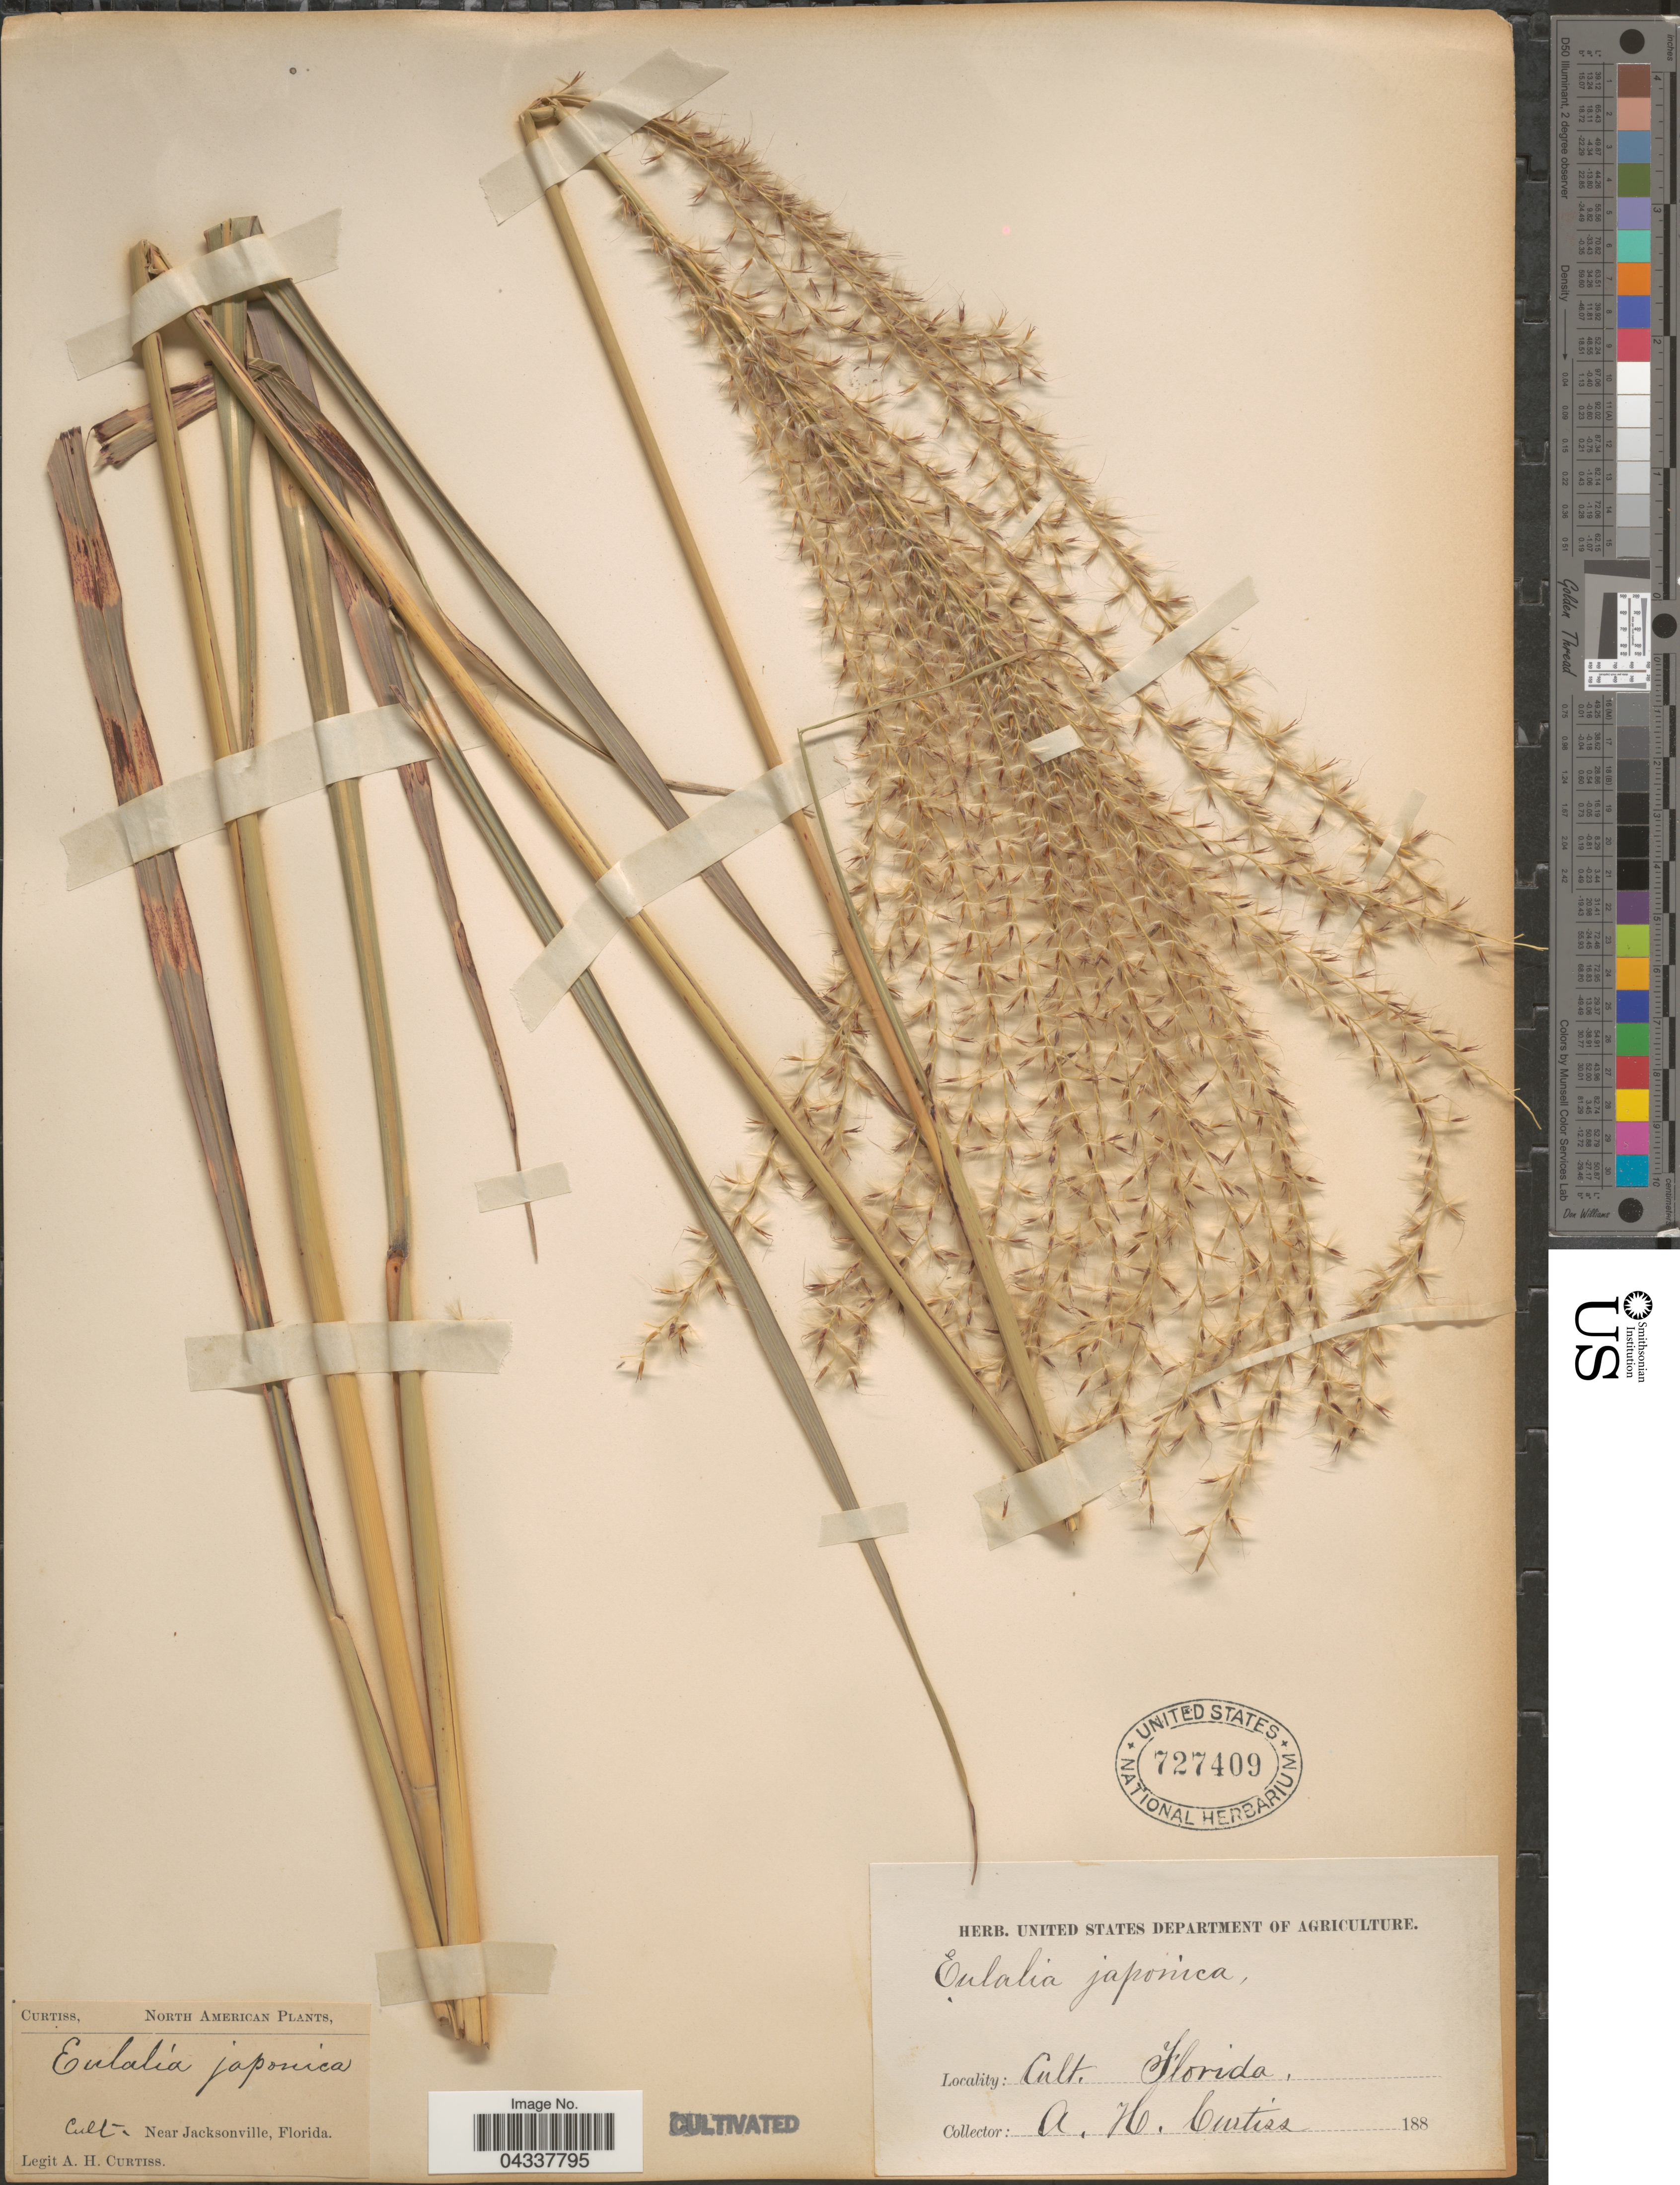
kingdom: Plantae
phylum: Tracheophyta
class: Liliopsida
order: Poales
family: Poaceae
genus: Miscanthus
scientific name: Miscanthus sinensis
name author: Andersson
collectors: A. H. Curtiss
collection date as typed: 188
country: United States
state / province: Florida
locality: Near Jacksonville.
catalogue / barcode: US 727409